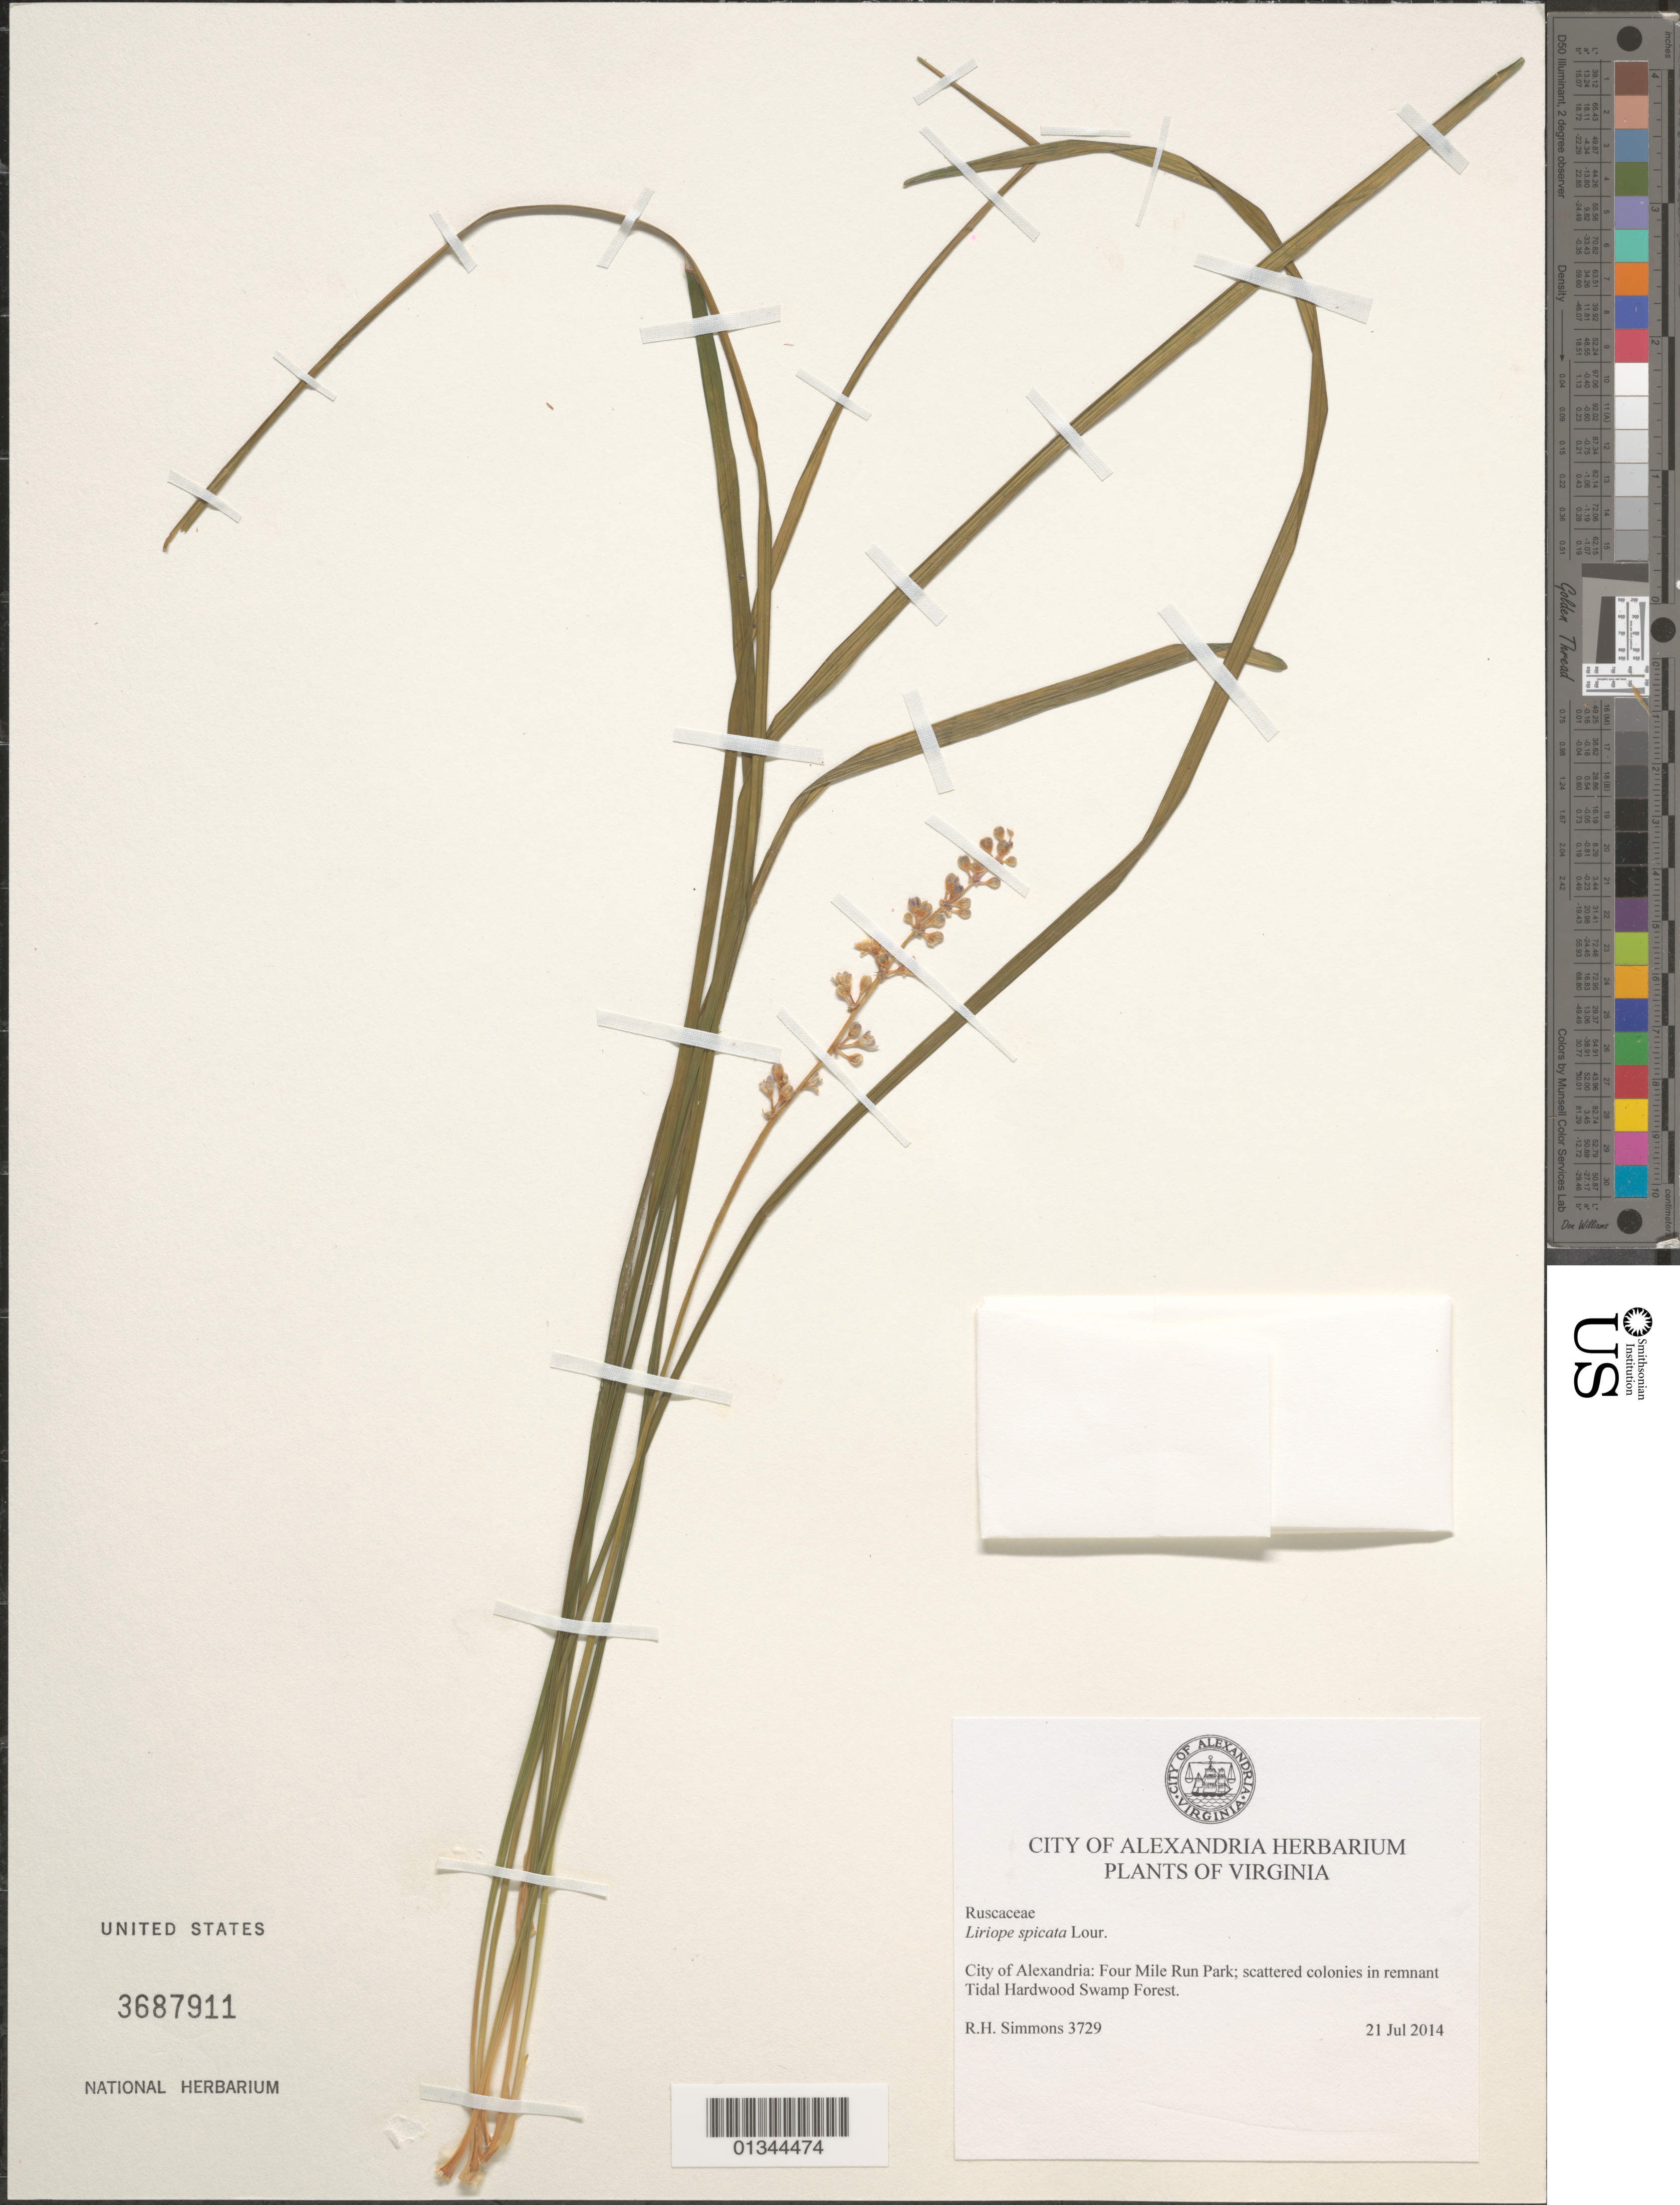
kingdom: Plantae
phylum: Tracheophyta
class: Liliopsida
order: Asparagales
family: Asparagaceae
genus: Liriope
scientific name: Liriope spicata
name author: Lour.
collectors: R. H. Simmons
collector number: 3729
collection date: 2014-07-21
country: United States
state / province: Virginia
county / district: City of Alexandria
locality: Four Mile Run Park, scattered colonies in remnant Tidal Hardwood Swamp Forest.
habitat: Remnant Tidal Hardwood Swamp Forest.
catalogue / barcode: US 3687911